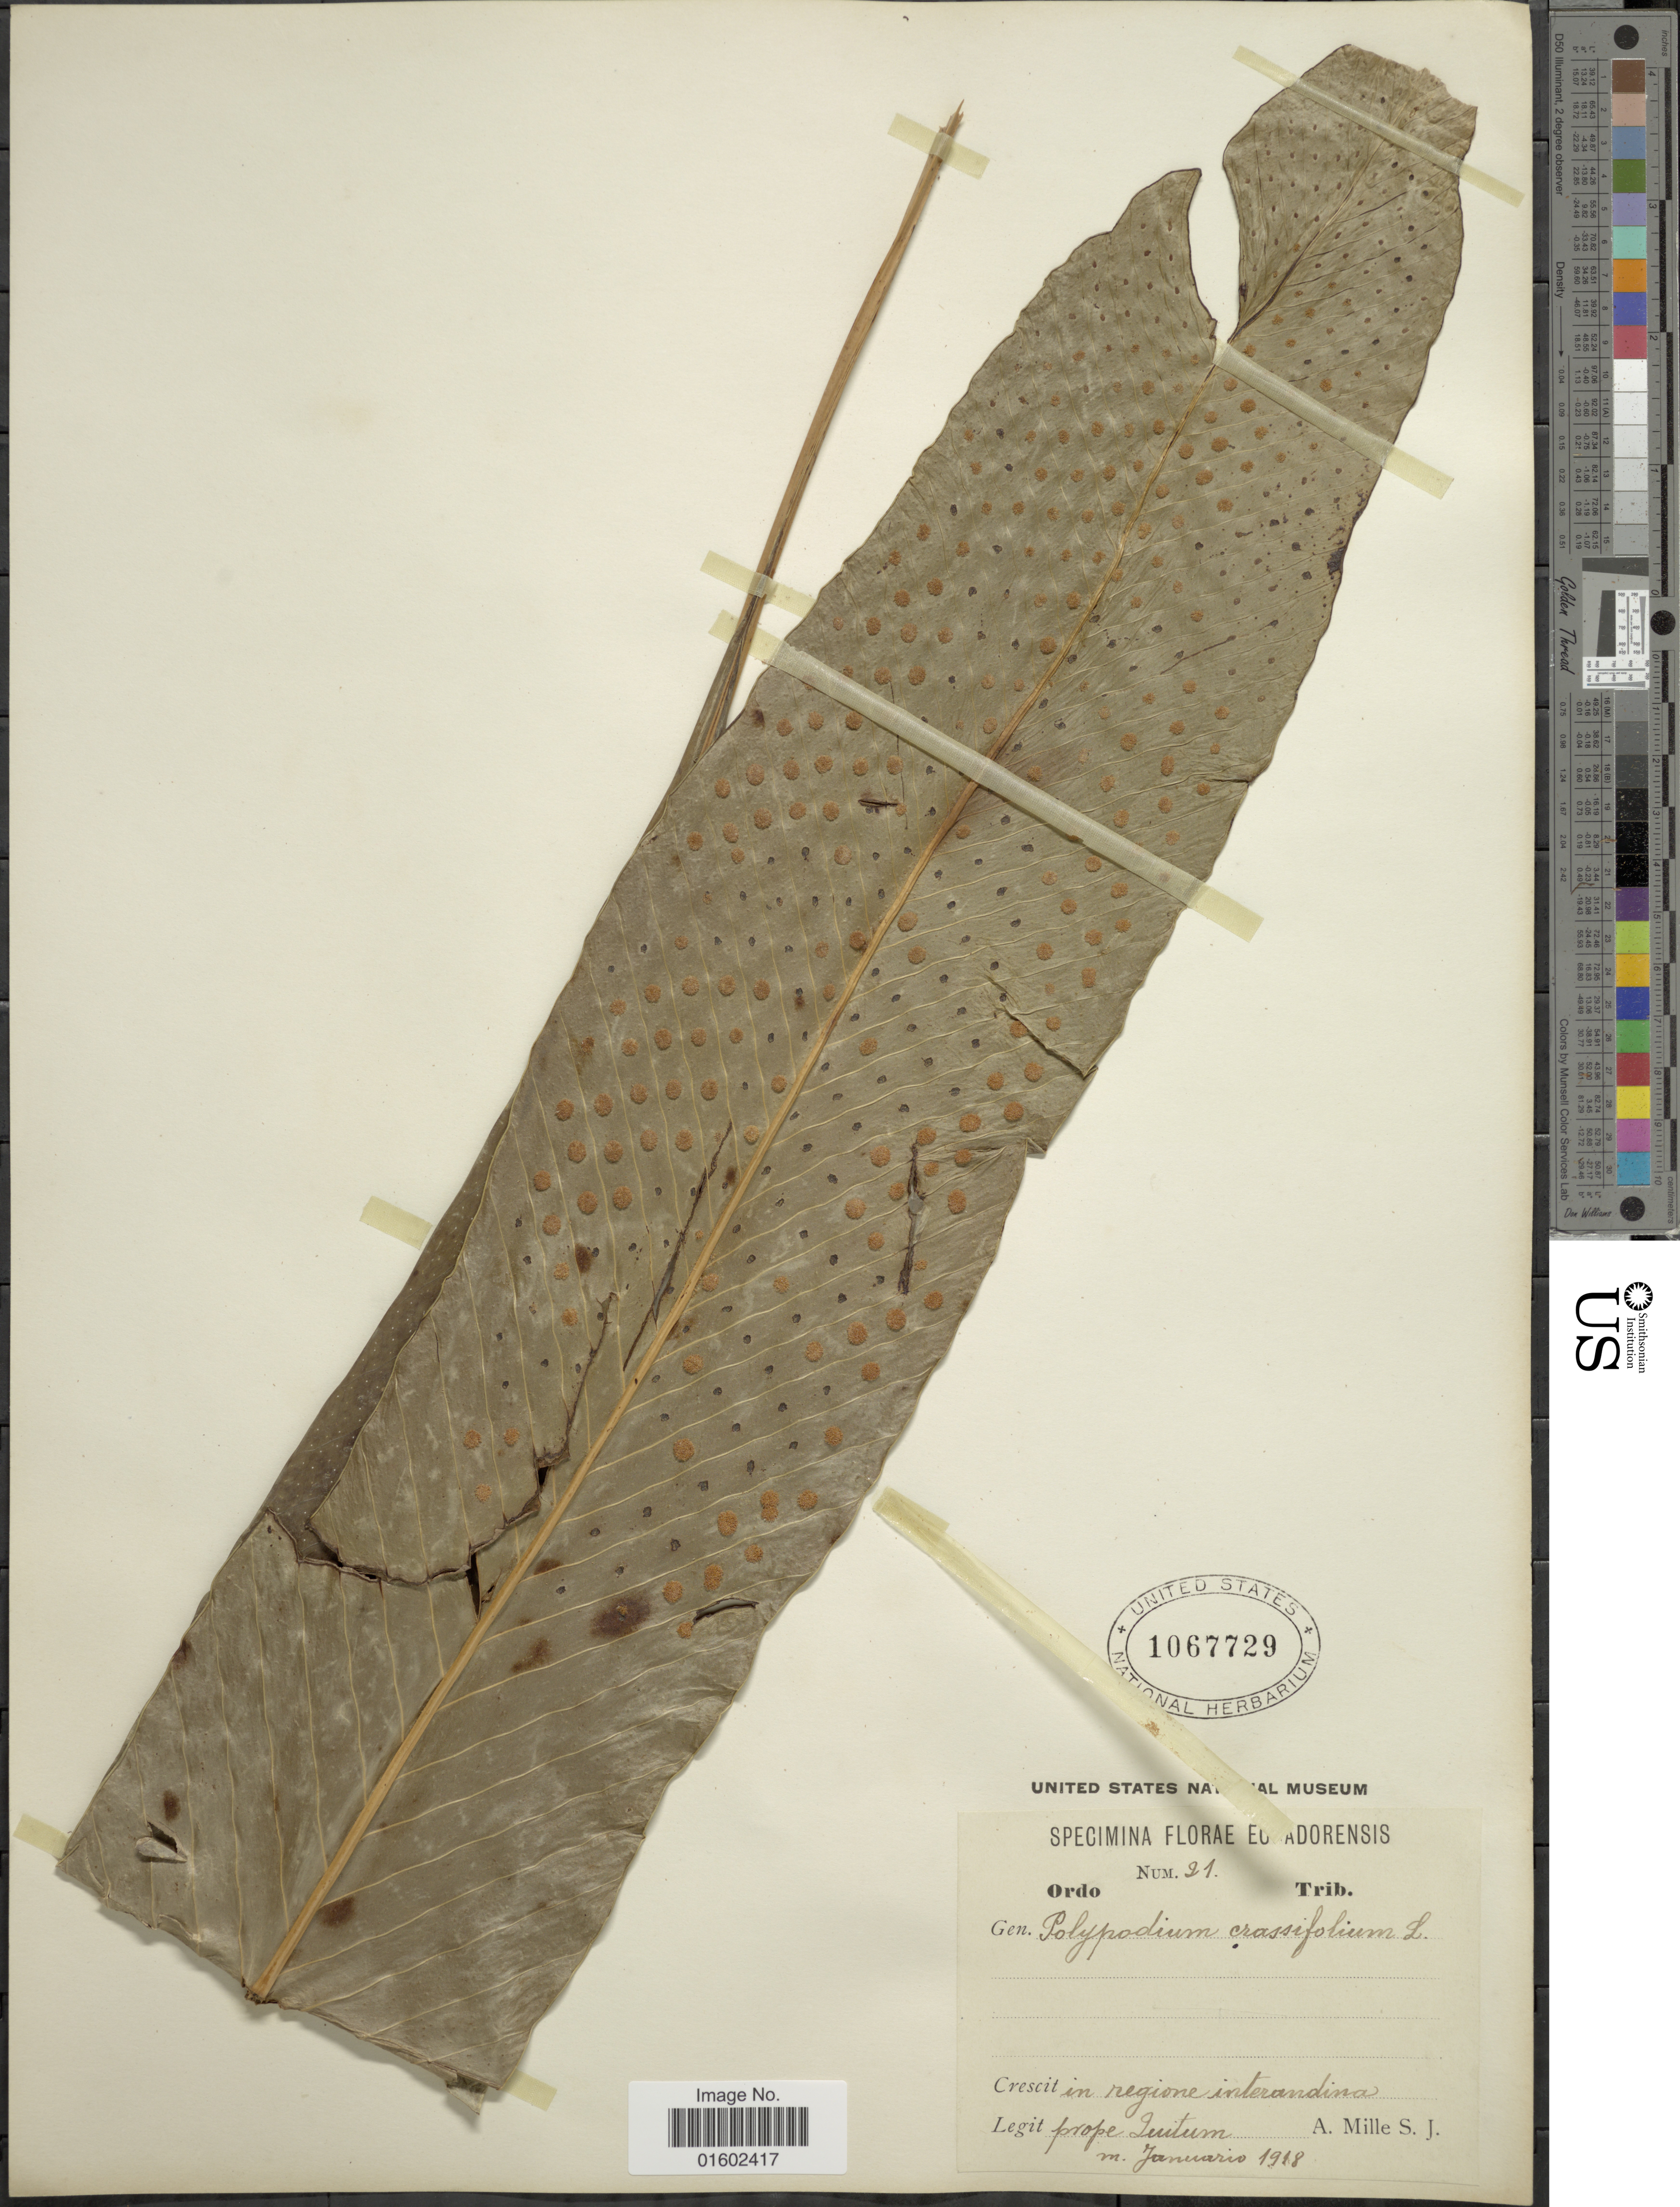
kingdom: Plantae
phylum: Tracheophyta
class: Polypodiopsida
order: Polypodiales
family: Polypodiaceae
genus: Niphidium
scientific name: Niphidium crassifolium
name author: (L.) Lellinger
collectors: A. Mille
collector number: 21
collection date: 1918-01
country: Ecuador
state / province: Pichincha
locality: In regione interandina, prope Quitum.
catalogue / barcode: US 1067729